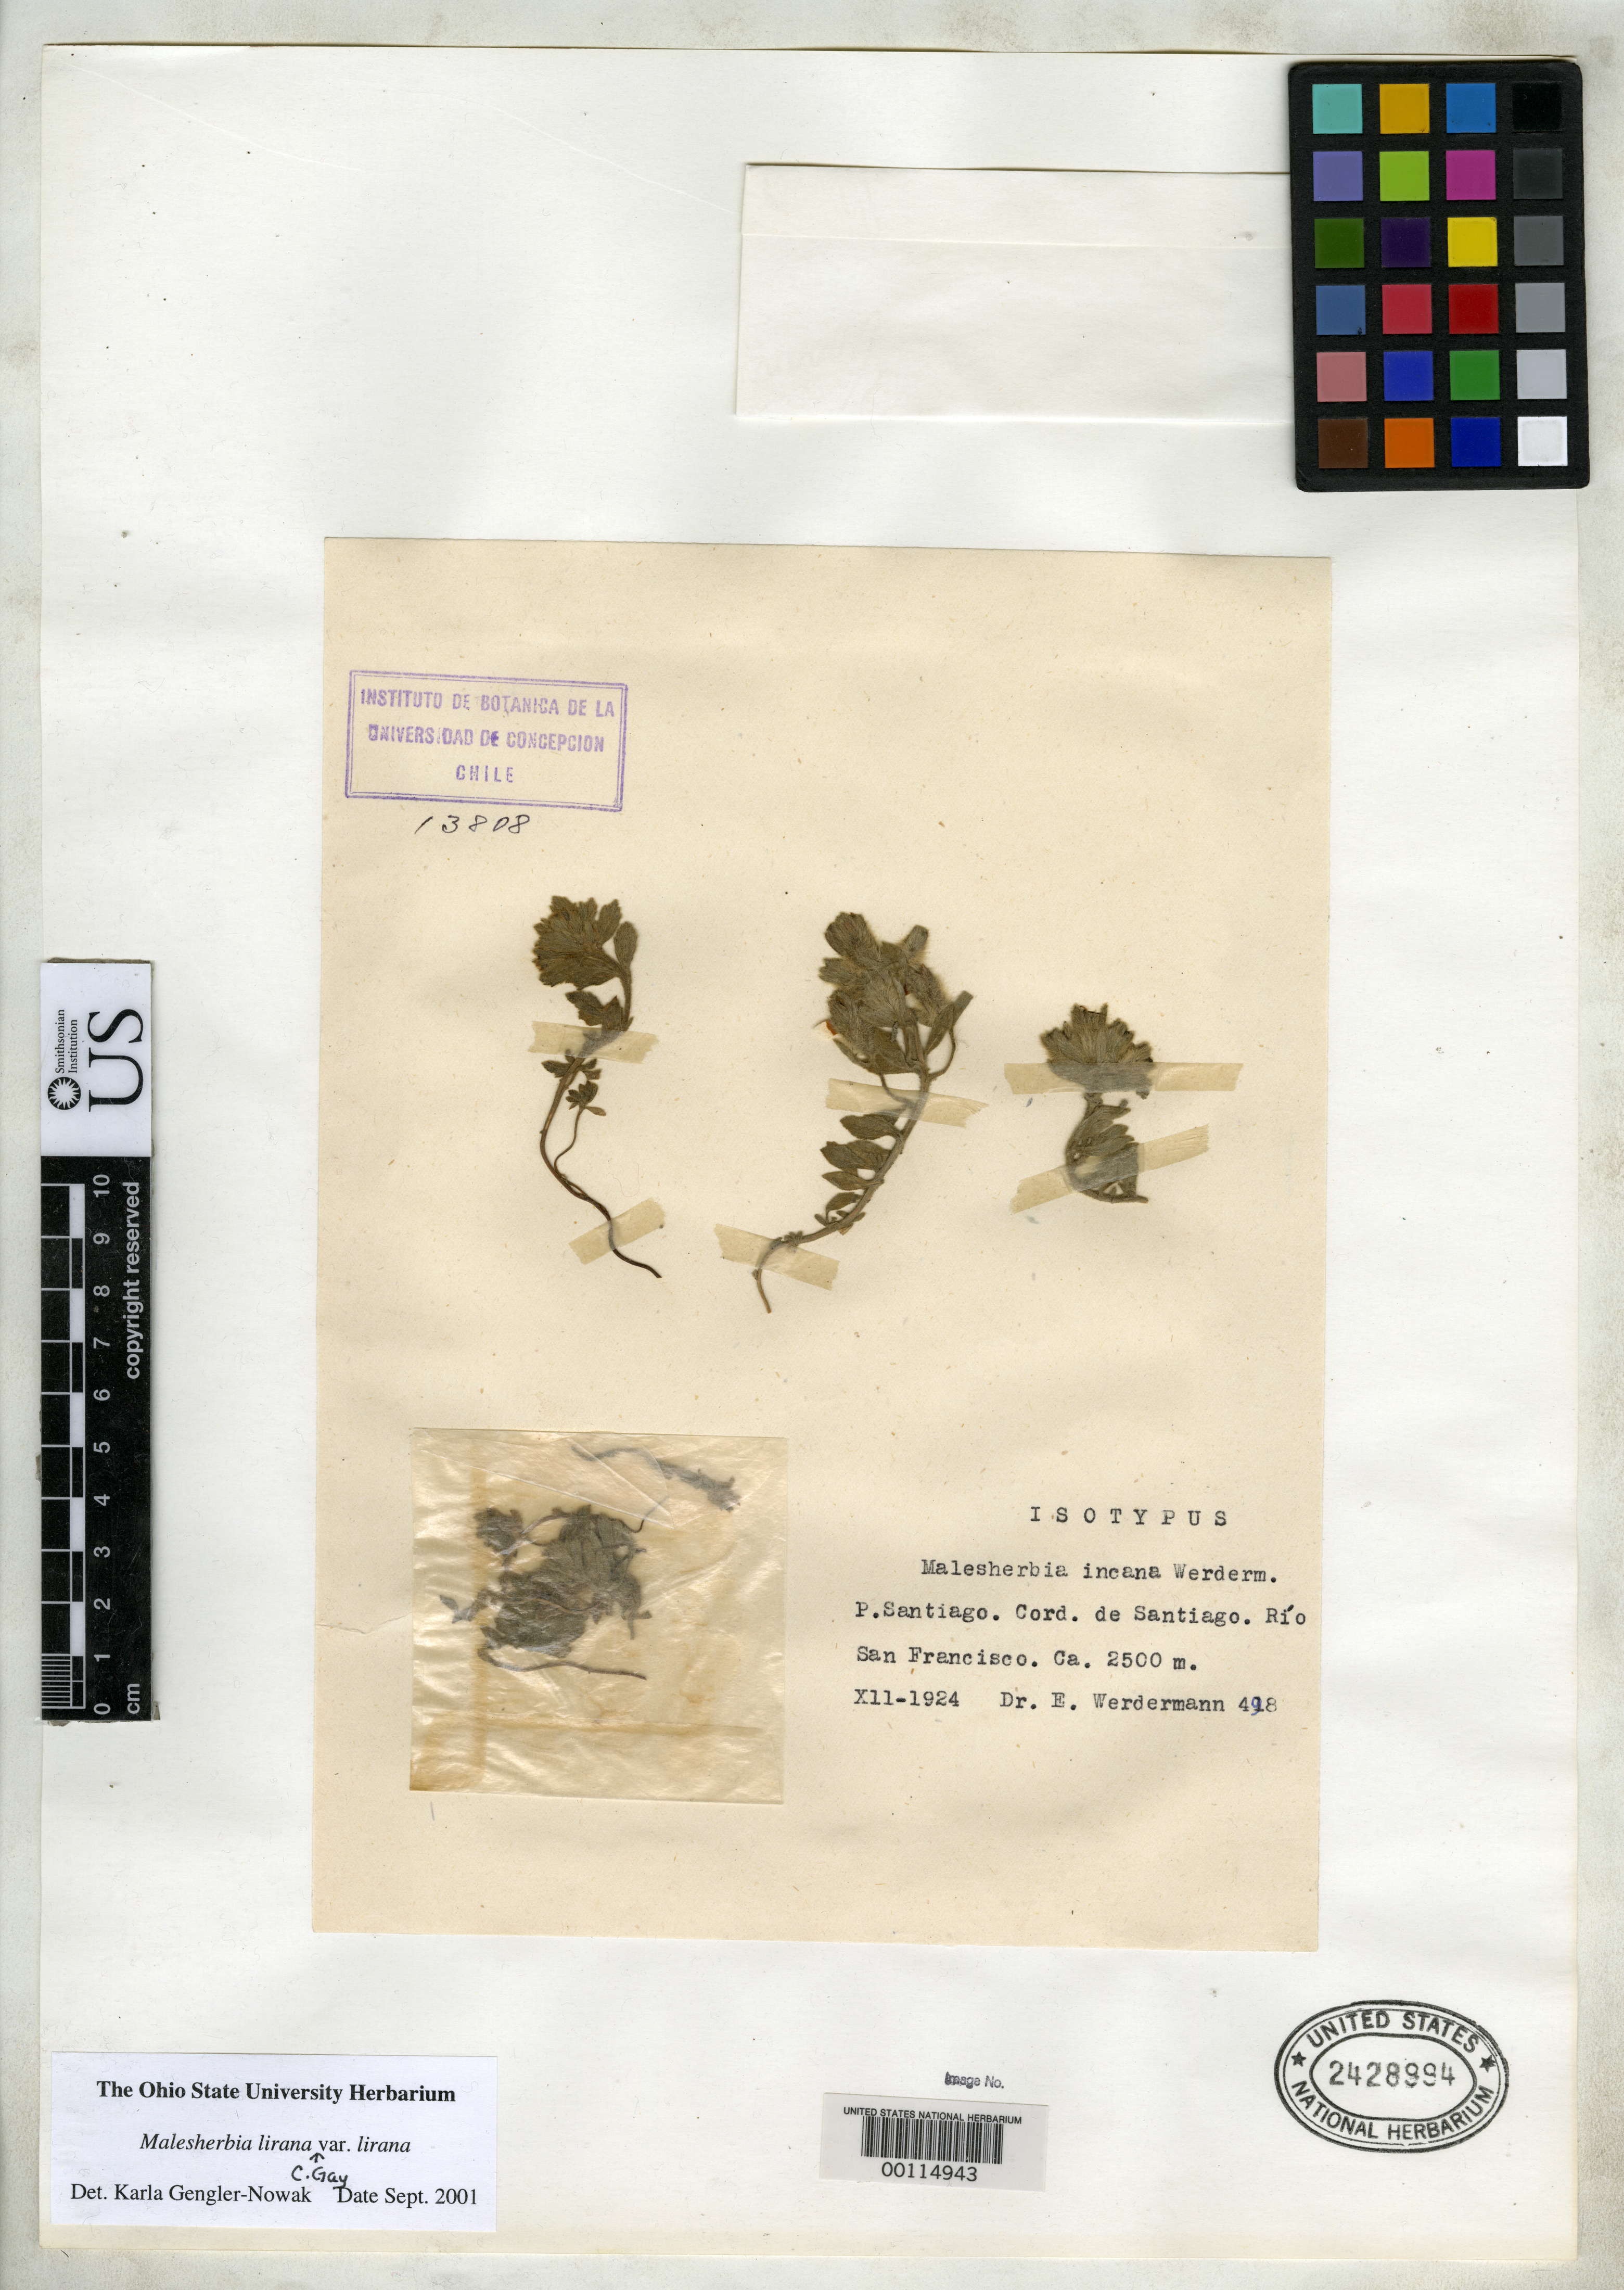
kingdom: Plantae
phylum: Tracheophyta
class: Magnoliopsida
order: Malpighiales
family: Malesherbiaceae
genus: Malesherbia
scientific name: Malesherbia incana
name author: Werderm.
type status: Isotype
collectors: E. Werdermann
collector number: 498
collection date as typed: Dec 1924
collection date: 1924-12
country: Chile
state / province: Región Metropolitana (RM)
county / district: Santiago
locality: Cordillera de Santiago, Rio San Francisco.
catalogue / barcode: US 2428994